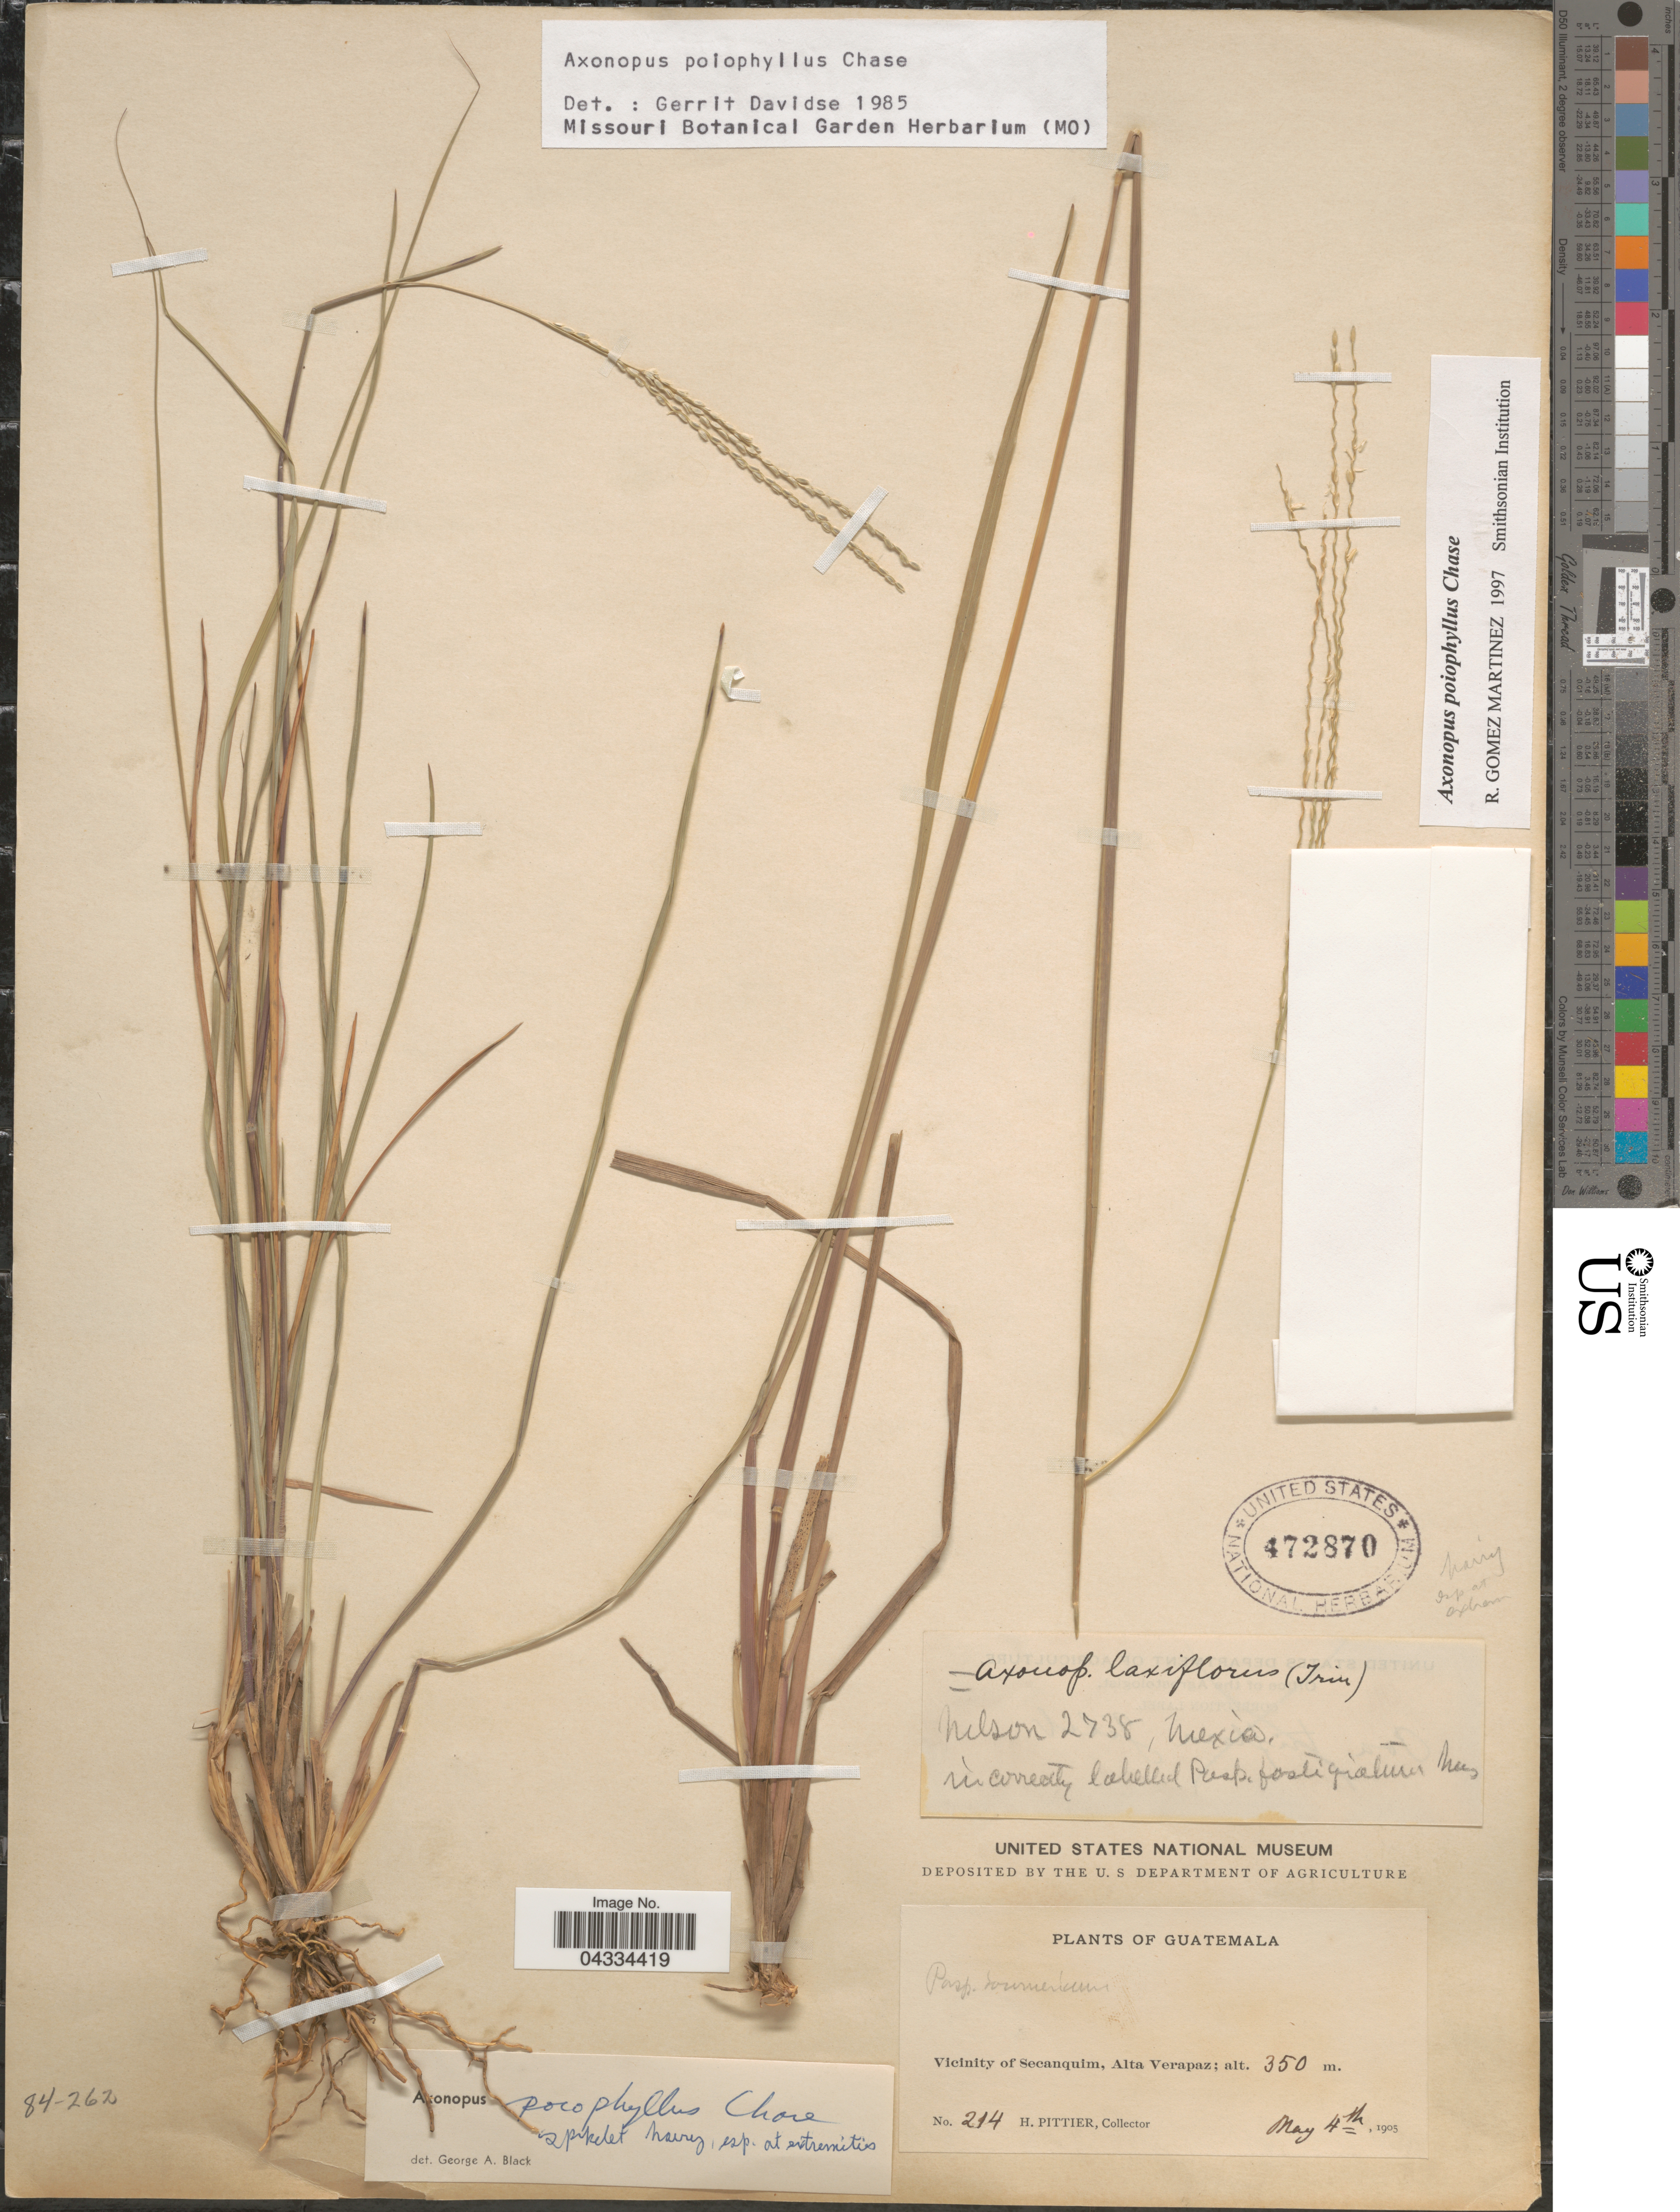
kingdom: Plantae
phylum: Tracheophyta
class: Liliopsida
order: Poales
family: Poaceae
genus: Axonopus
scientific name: Axonopus poiophyllus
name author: Chase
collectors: H. F. Pittier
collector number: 214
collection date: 1905-05-04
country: Guatemala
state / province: Alta Verapaz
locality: Vicinity of Secanquim.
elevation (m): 350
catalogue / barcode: US 472870